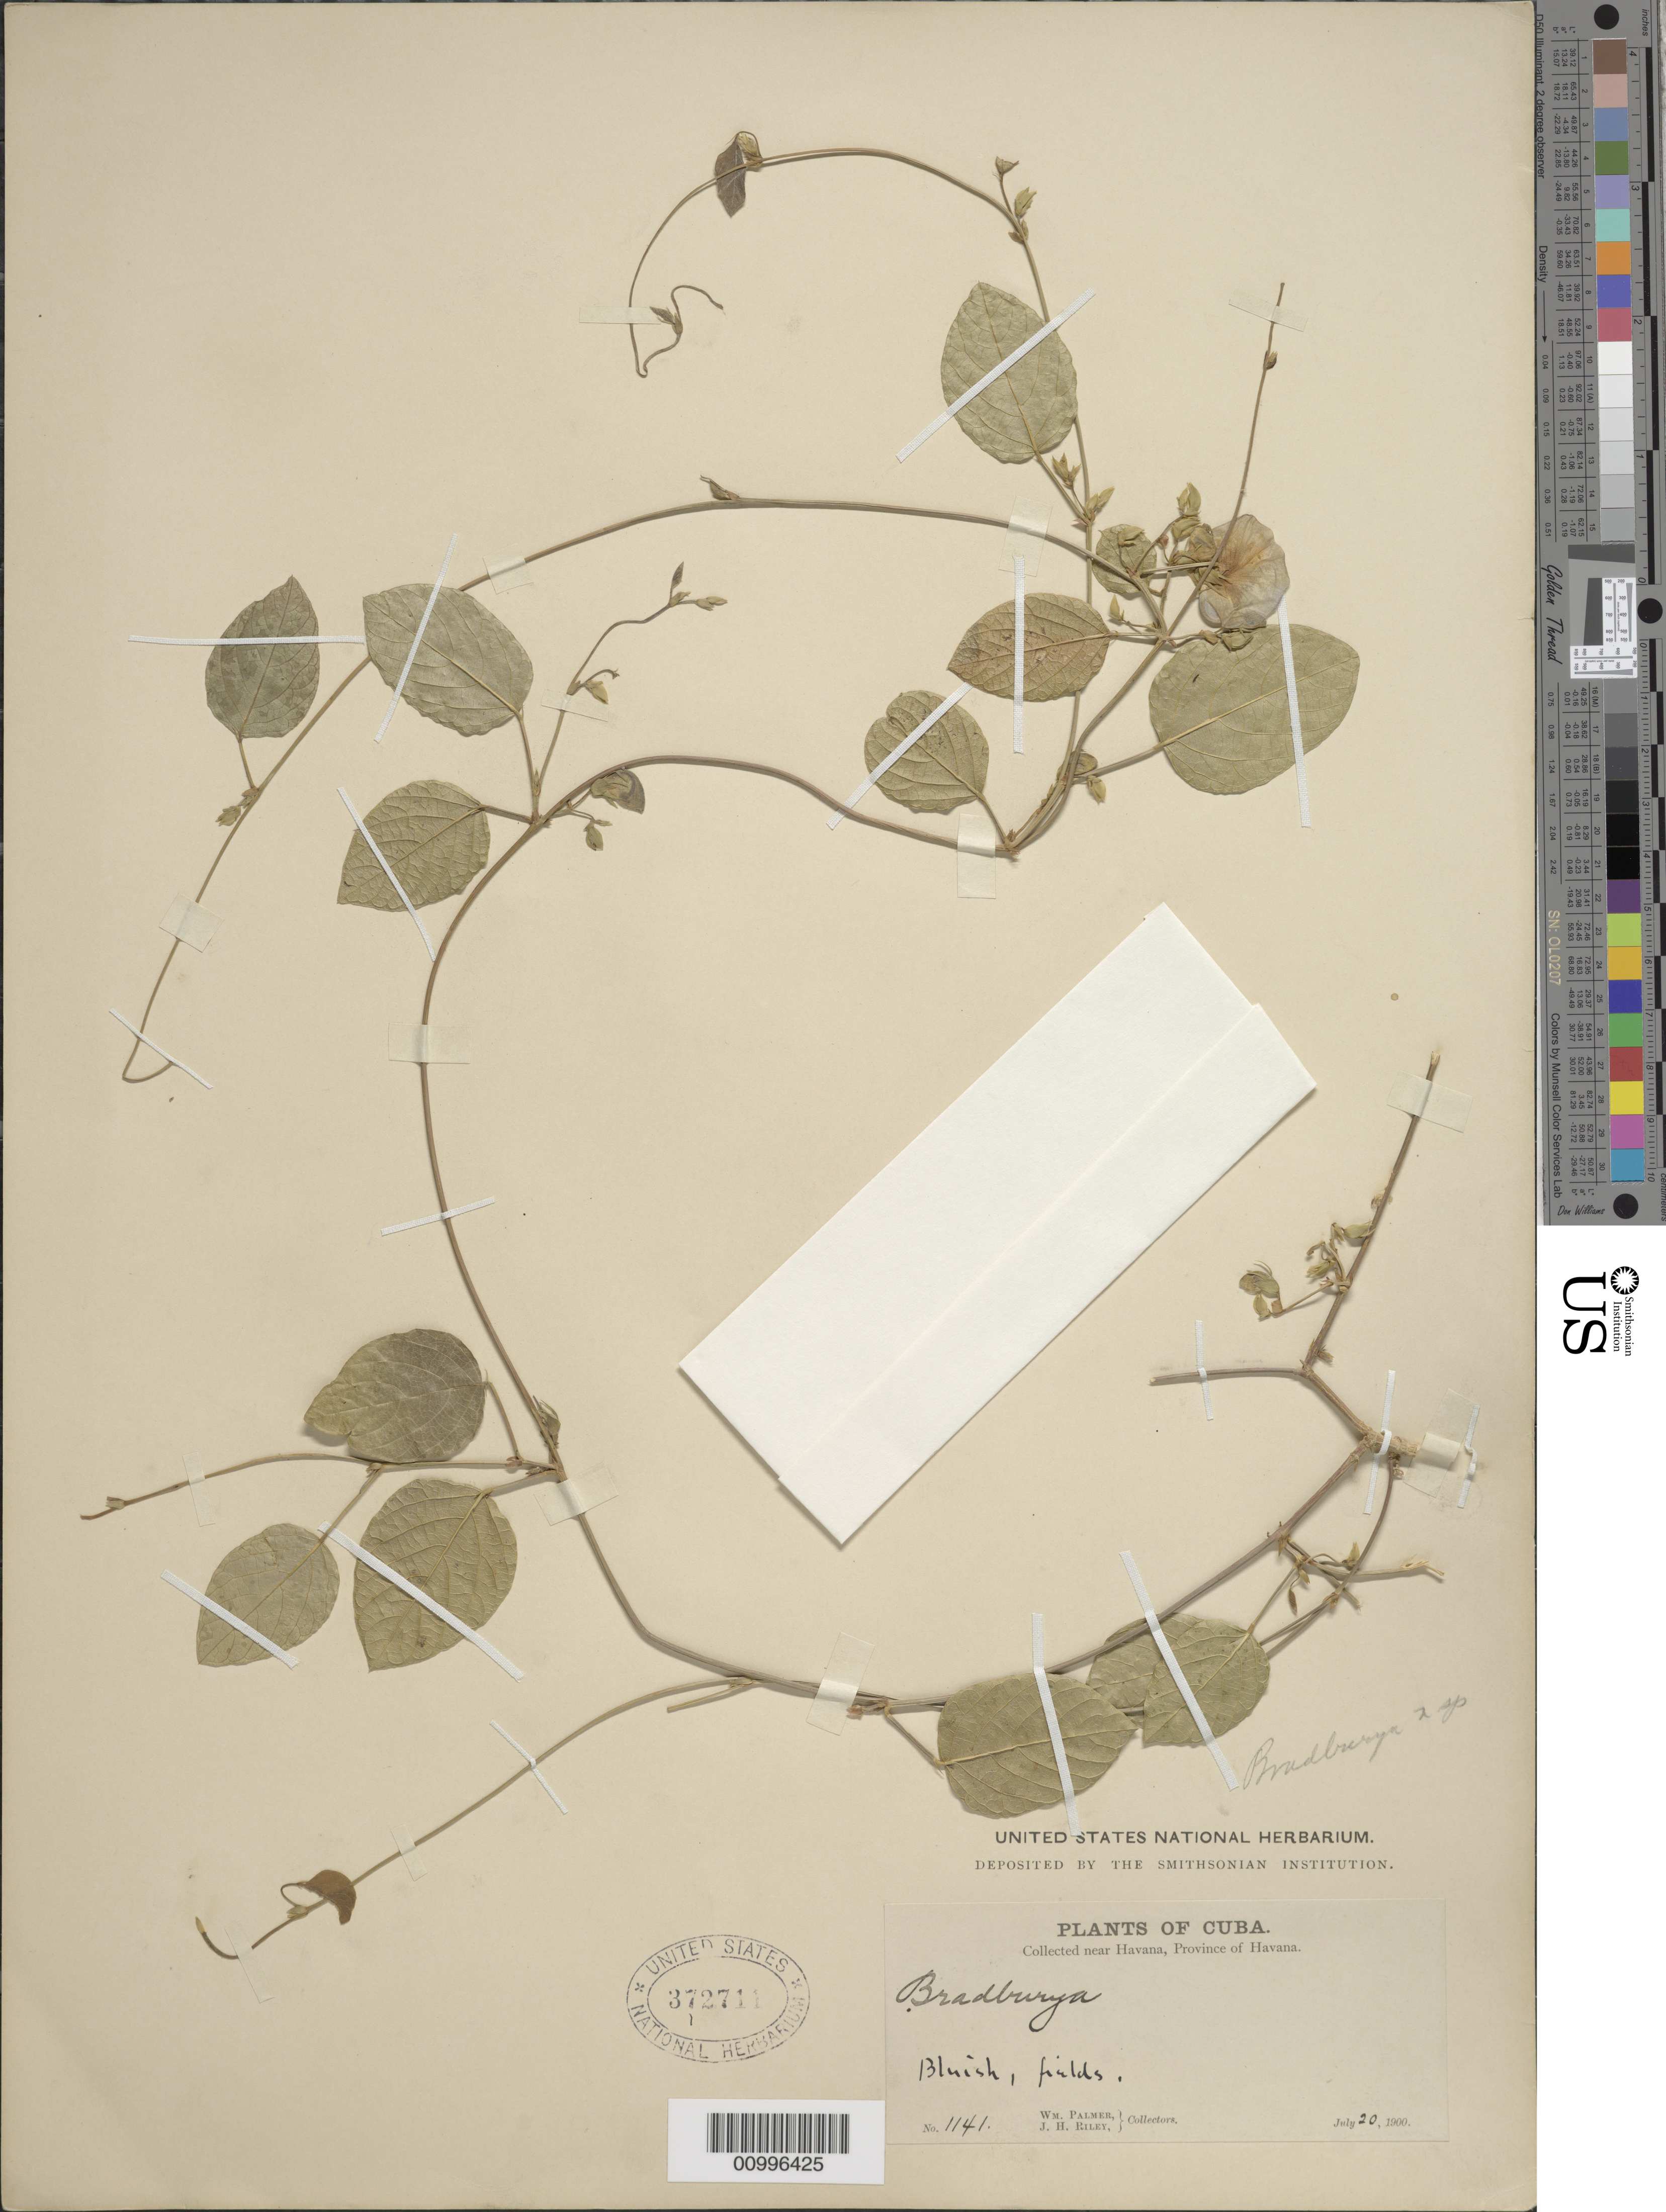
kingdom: Plantae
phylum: Tracheophyta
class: Magnoliopsida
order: Fabales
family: Fabaceae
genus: Centrosema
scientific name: Centrosema sp.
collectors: W. Palmer & J. H. Riley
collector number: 1141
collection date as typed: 20 Jul 1900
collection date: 1900-07-20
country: Cuba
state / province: La Habana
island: Cuba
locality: Bradburya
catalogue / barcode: US 372711